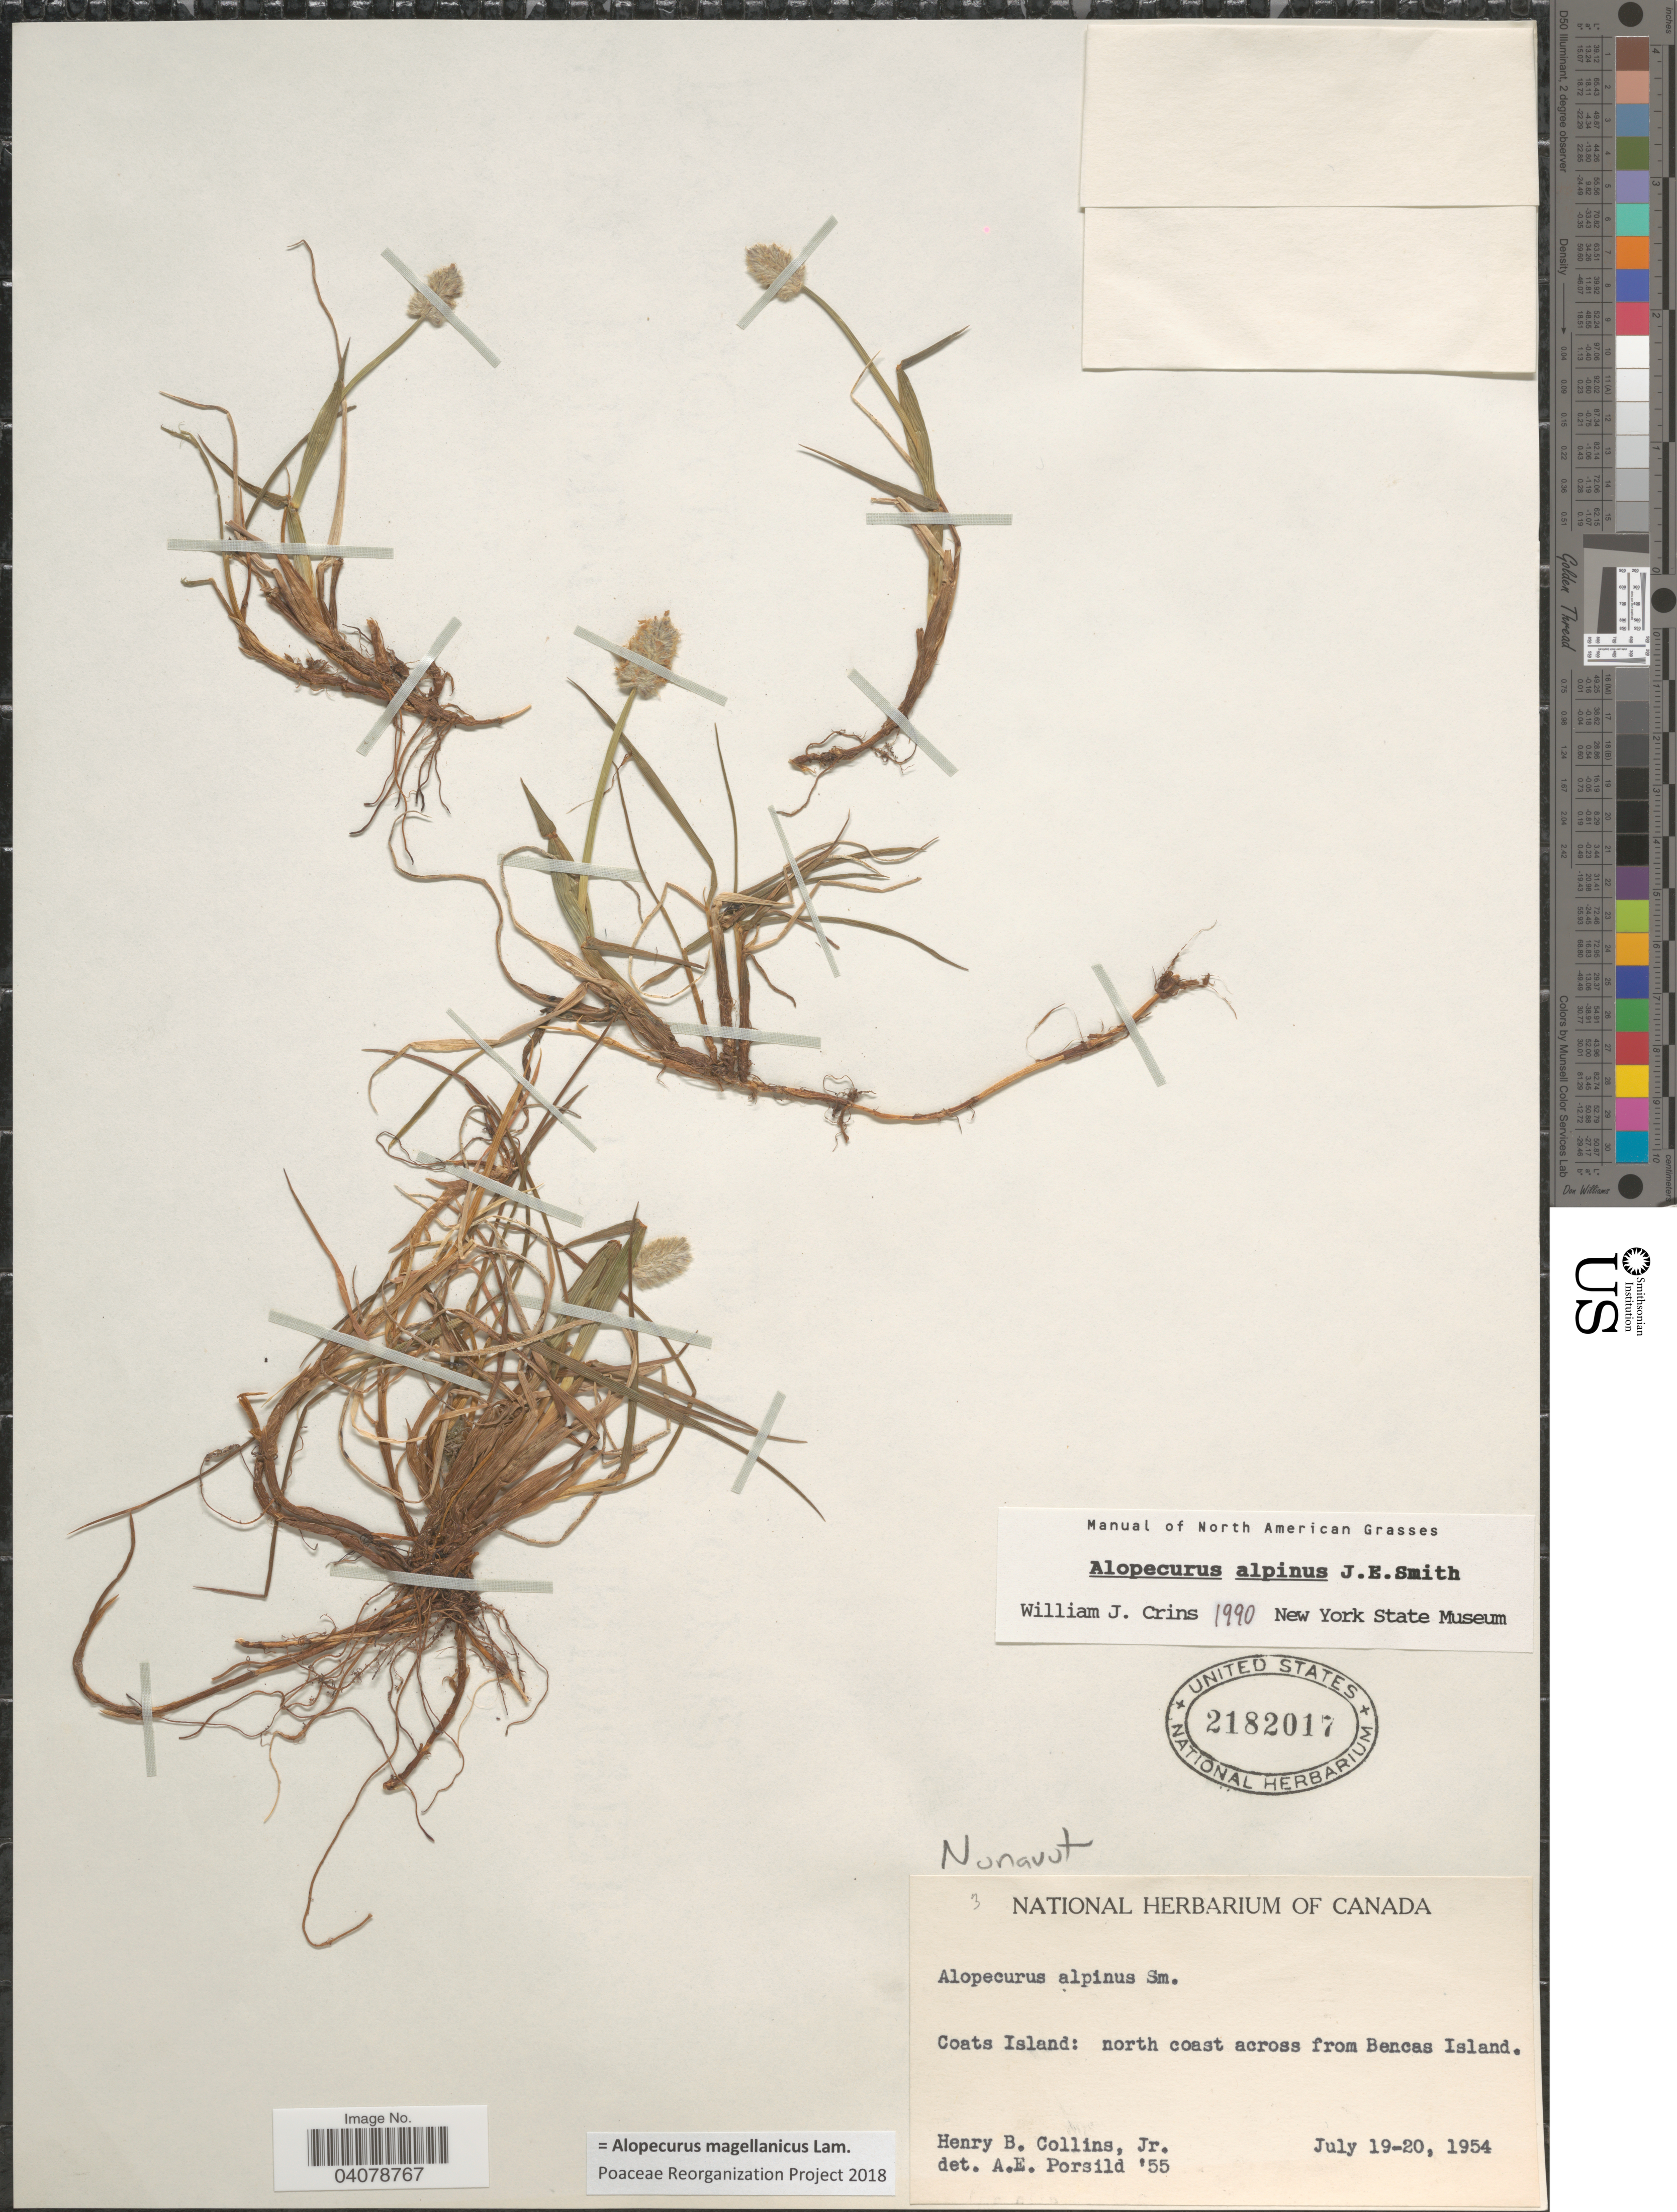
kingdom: Plantae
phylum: Tracheophyta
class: Liliopsida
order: Poales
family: Poaceae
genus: Alopecurus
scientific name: Alopecurus magellanicus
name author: Lam.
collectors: H. Collins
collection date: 1954-07-19/1954-07-20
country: Canada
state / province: Nunavut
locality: Coats Island: north coast across from Bencas Island.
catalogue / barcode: US 2182017